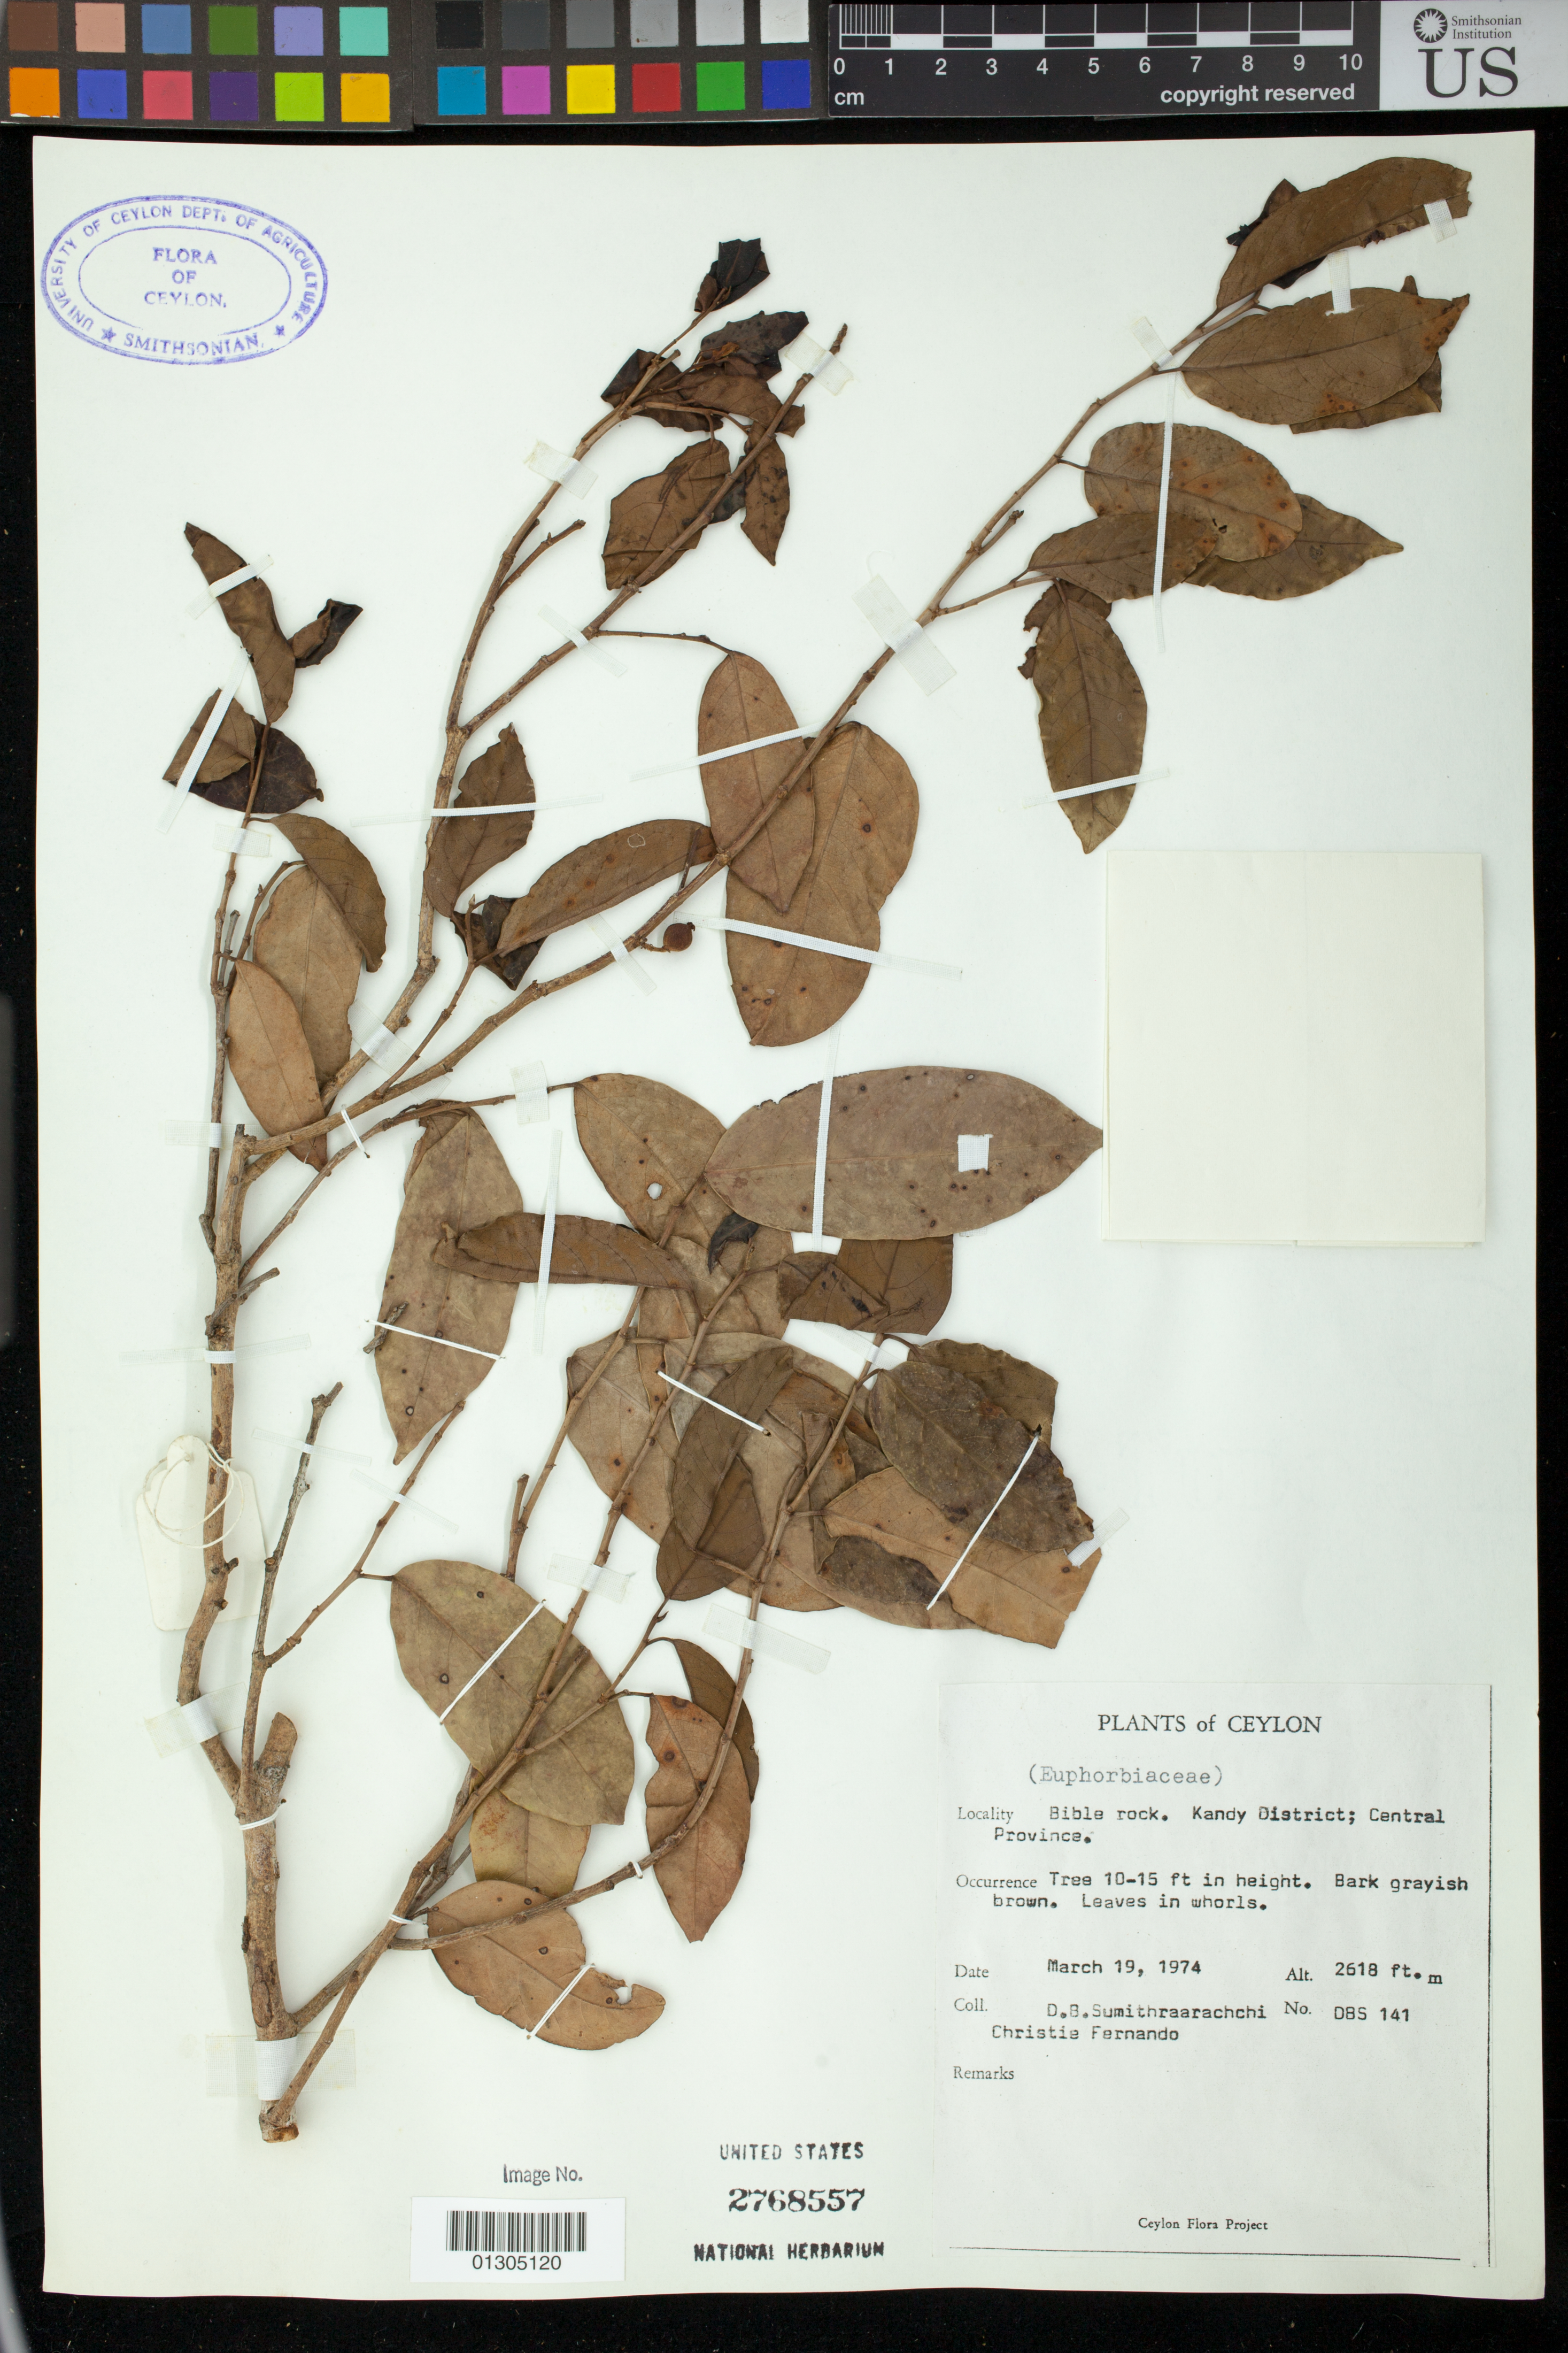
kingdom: Plantae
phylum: Tracheophyta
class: Magnoliopsida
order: Malpighiales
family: Euphorbiaceae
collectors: C. Fernando & D. B. Sumithraarachchi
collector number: DBS 141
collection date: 1974-03-19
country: Sri Lanka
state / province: Central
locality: Bible rock. Andy District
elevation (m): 798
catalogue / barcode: US 2768557